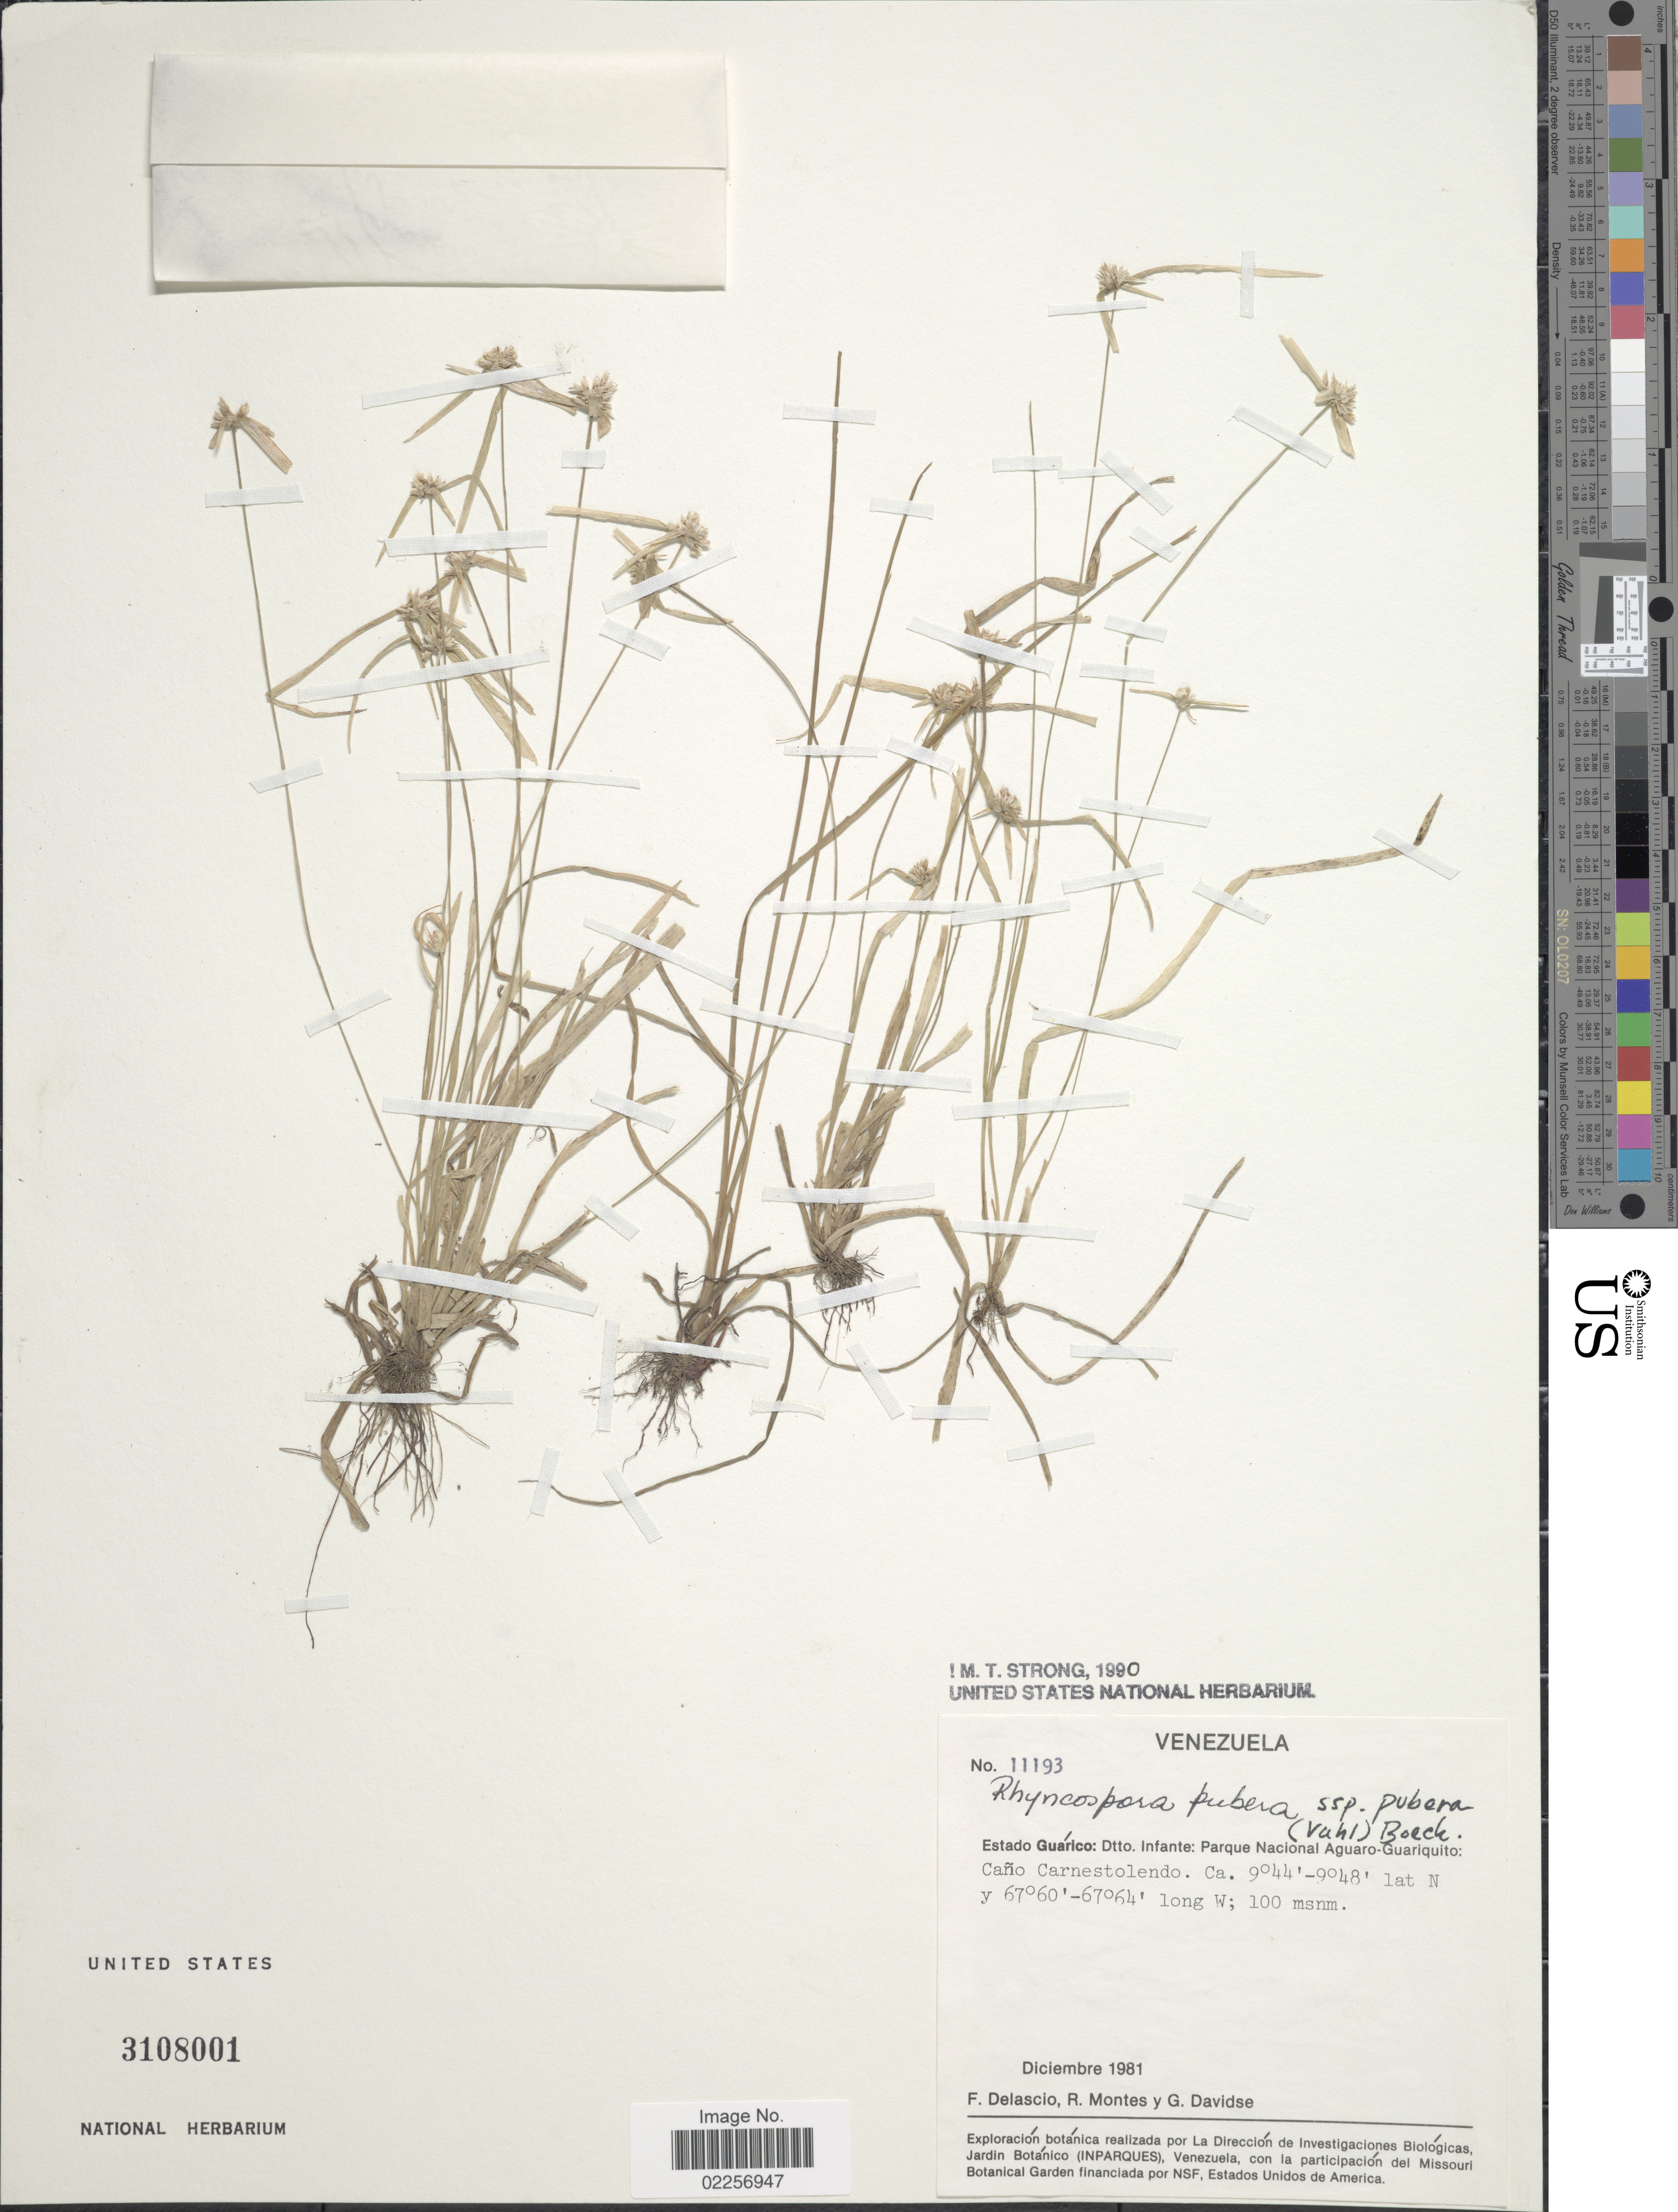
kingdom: Plantae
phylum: Tracheophyta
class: Liliopsida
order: Poales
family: Cyperaceae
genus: Rhynchospora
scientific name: Rhynchospora pubera subsp. pubera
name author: (Vahl) Boeckeler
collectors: F. Delascio C., R. Montes & G. Davidse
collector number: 11193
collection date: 1981-12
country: Venezuela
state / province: Guárico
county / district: Leonardo Infante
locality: Dtto. Infante: Parque Nacional Aguaro-Guariquito: Cano Carnestolendo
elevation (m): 100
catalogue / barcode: US 3108001